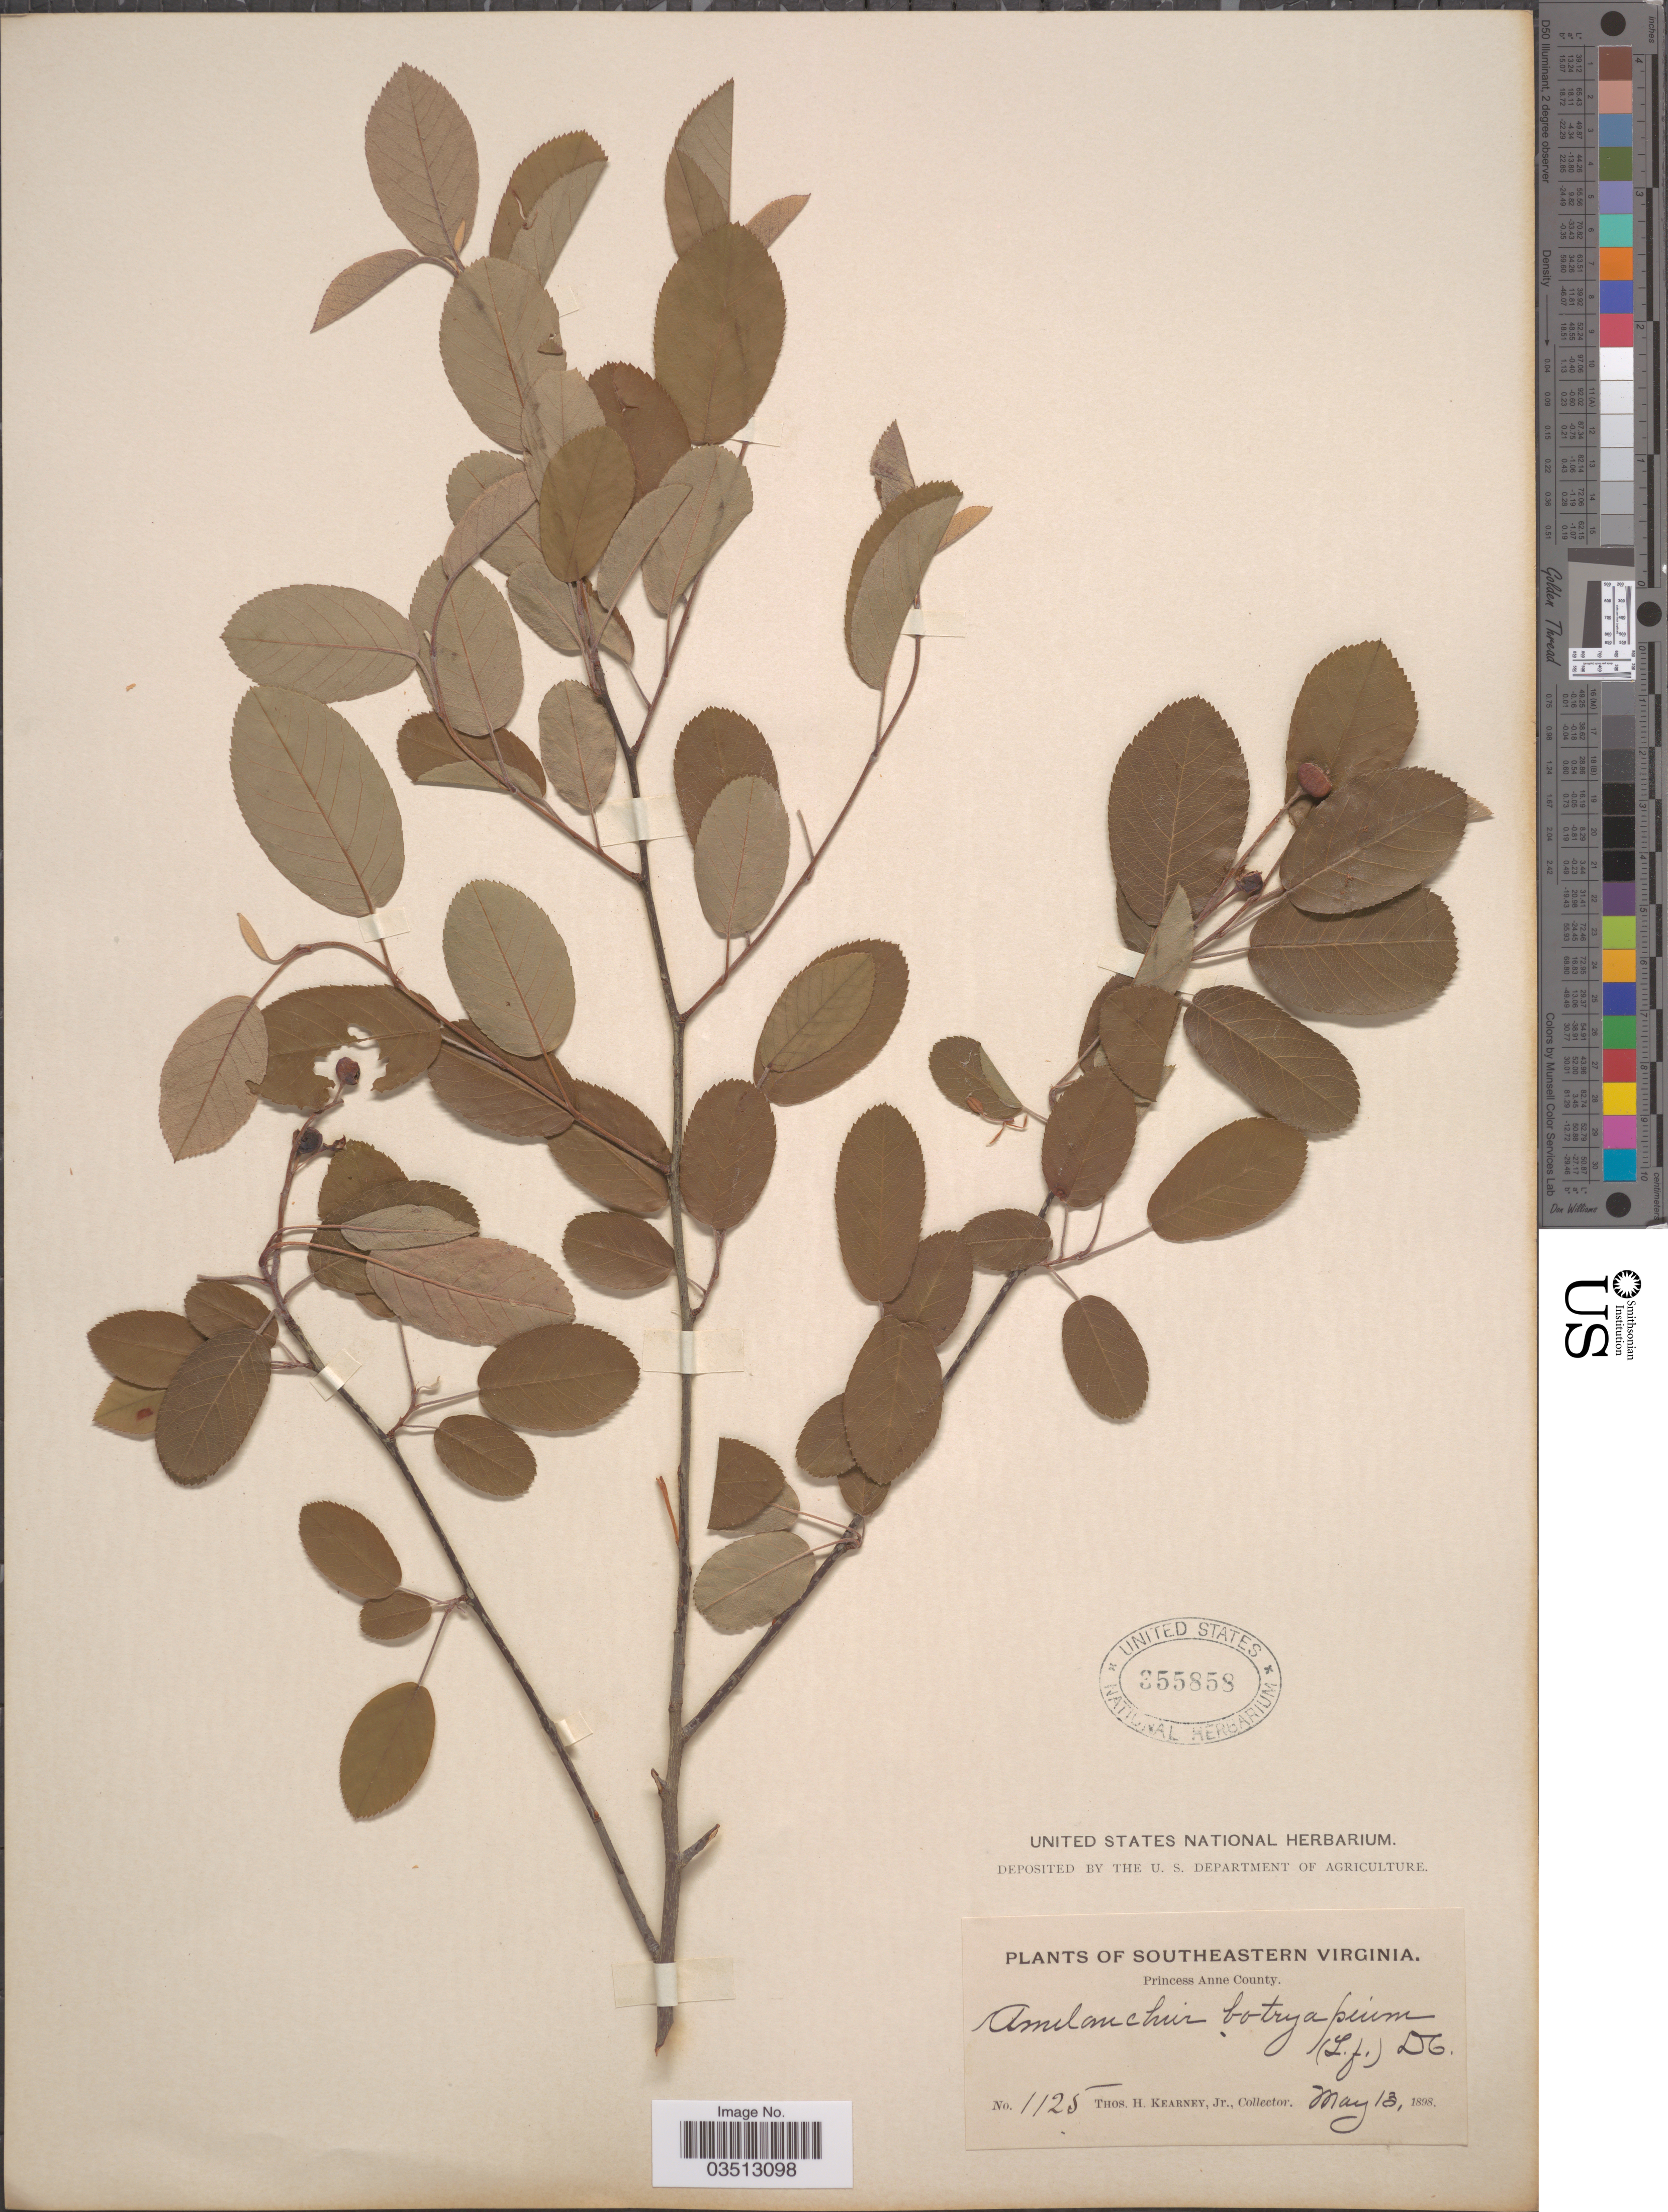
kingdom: Plantae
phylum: Tracheophyta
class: Magnoliopsida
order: Rosales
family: Rosaceae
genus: Amelanchier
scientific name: Amelanchier sp.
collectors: T. H. Kearney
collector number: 1125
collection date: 1898-05-13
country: United States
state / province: Virginia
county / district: City of Virginia Beach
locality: Southeastern Virginia. Princess Anne County.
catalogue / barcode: US 355858